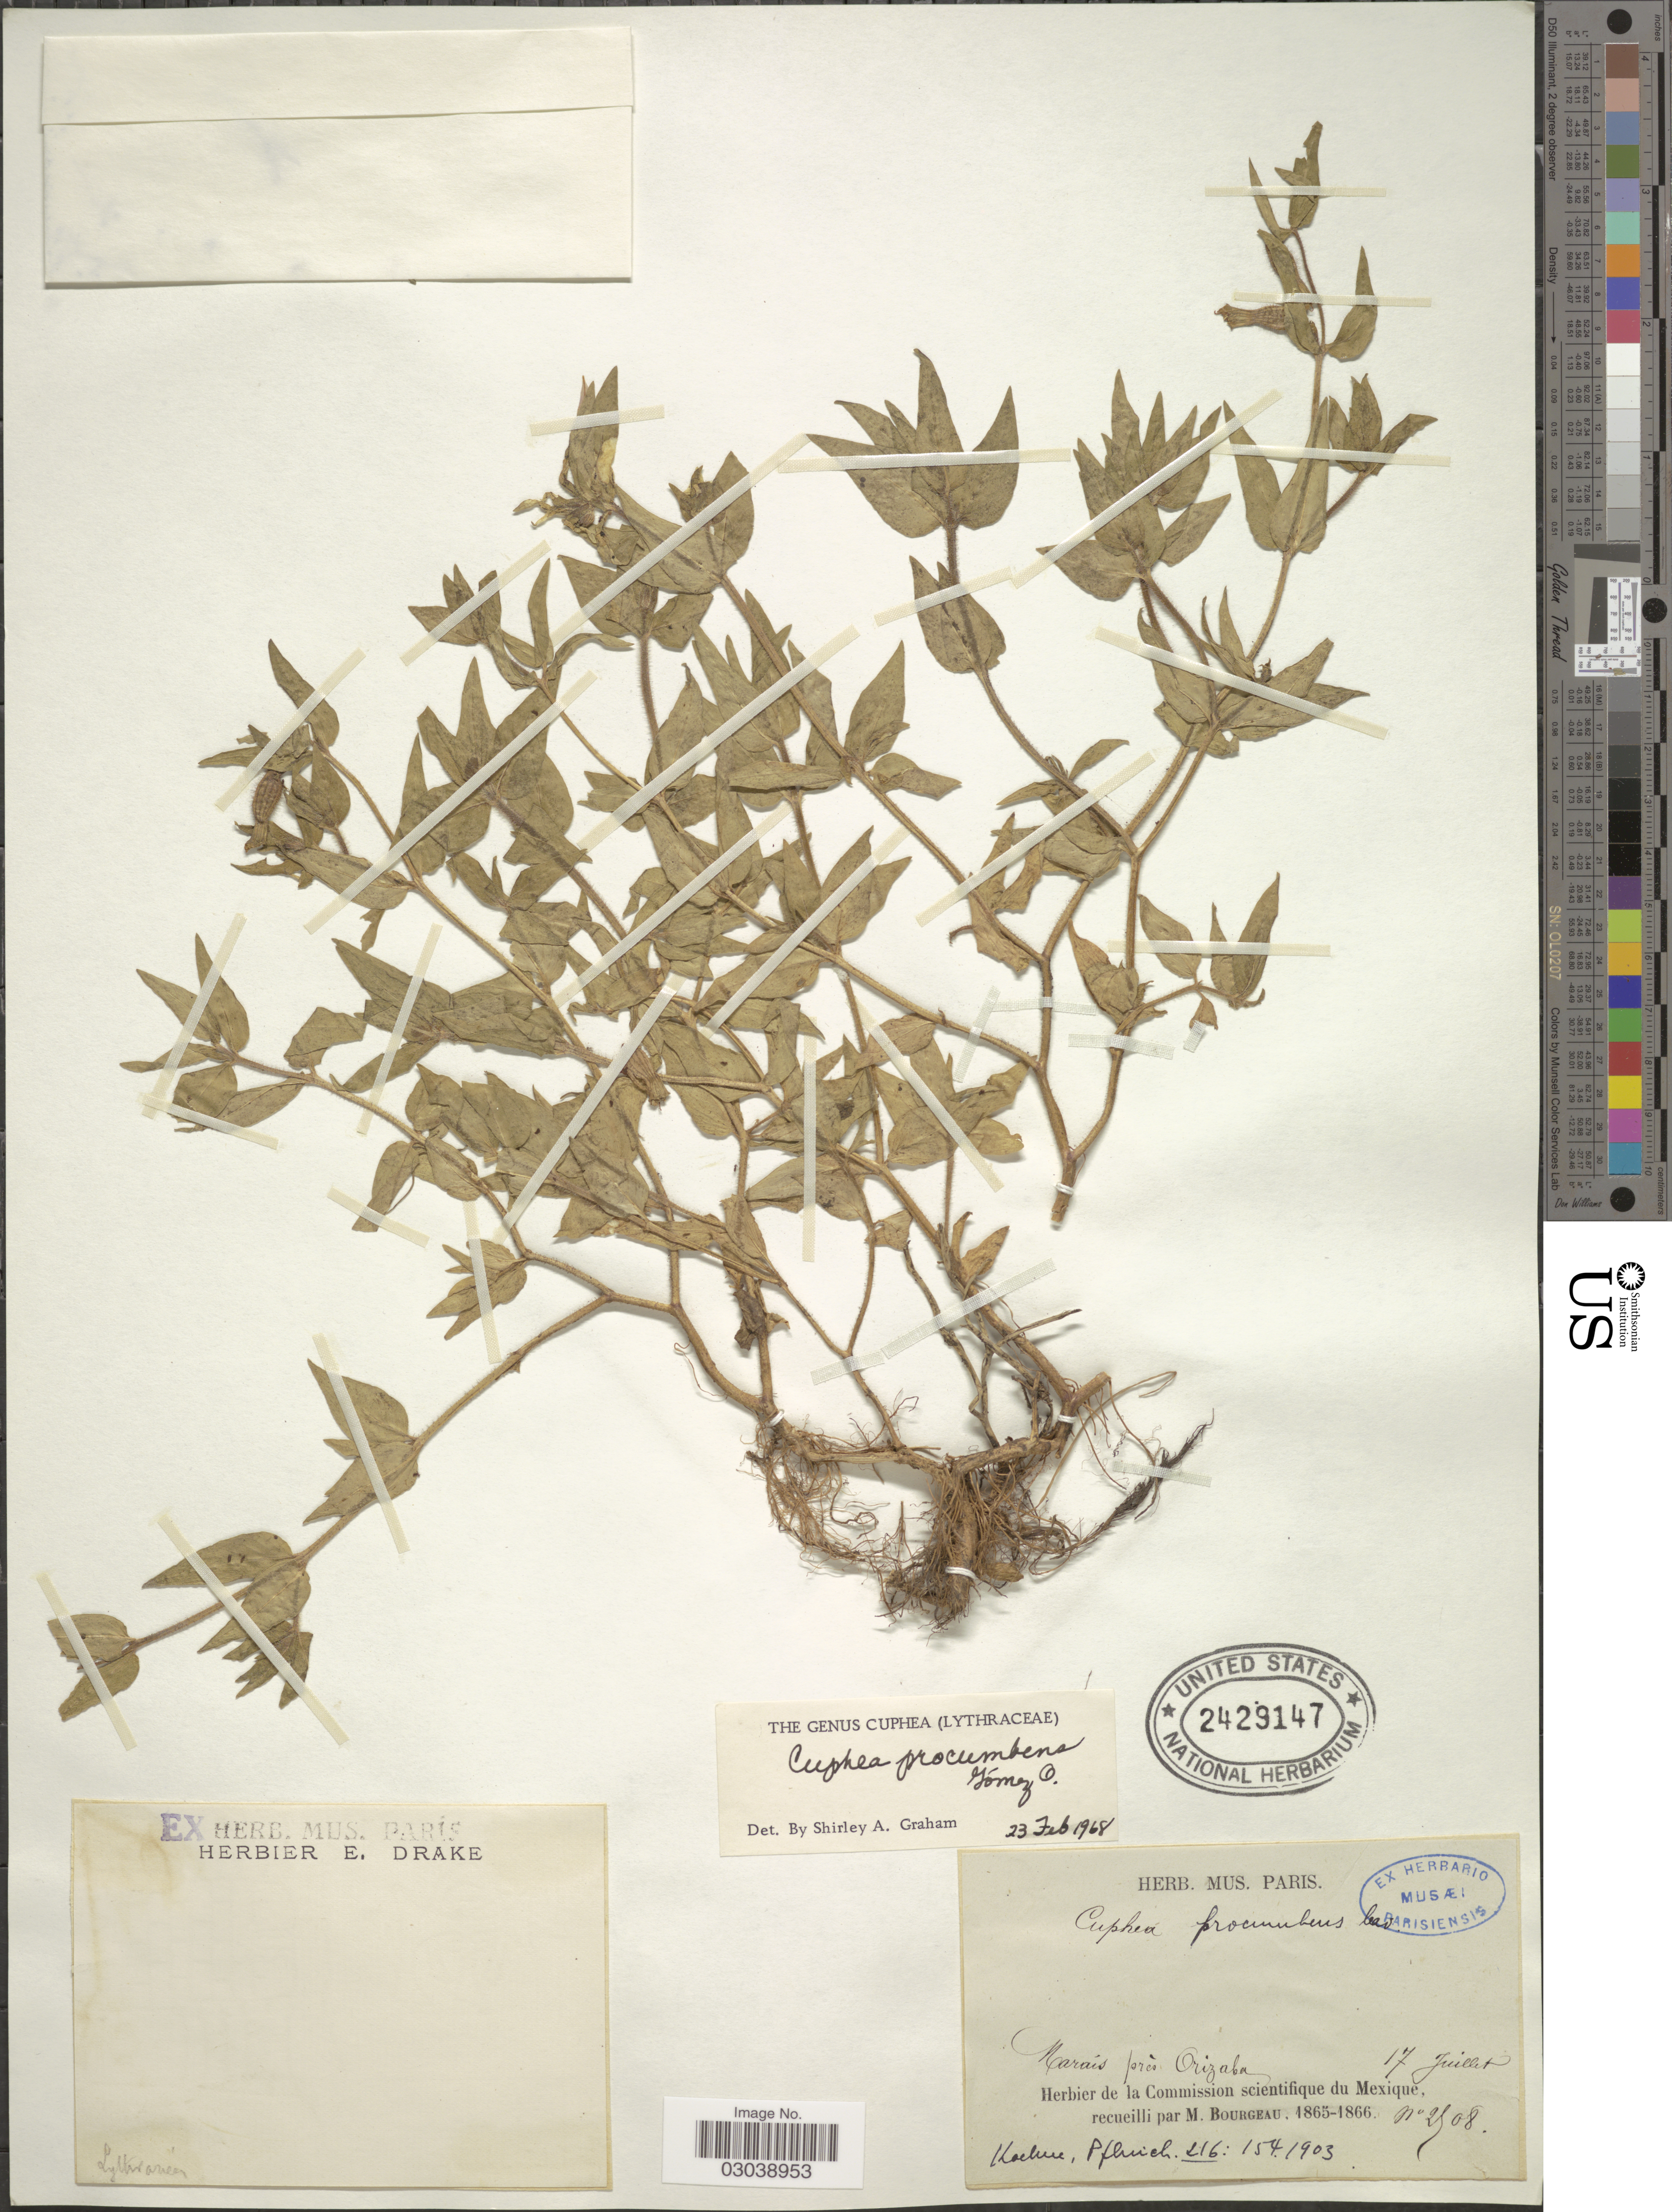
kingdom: Plantae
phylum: Tracheophyta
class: Magnoliopsida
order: Myrtales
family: Lythraceae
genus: Cuphea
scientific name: Cuphea procumbens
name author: L.D. Gómez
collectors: M. Bourgeau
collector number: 2508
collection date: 1865-07-17/1866-07-17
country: Mexico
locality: Marais près Orizaba.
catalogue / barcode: US 2429147